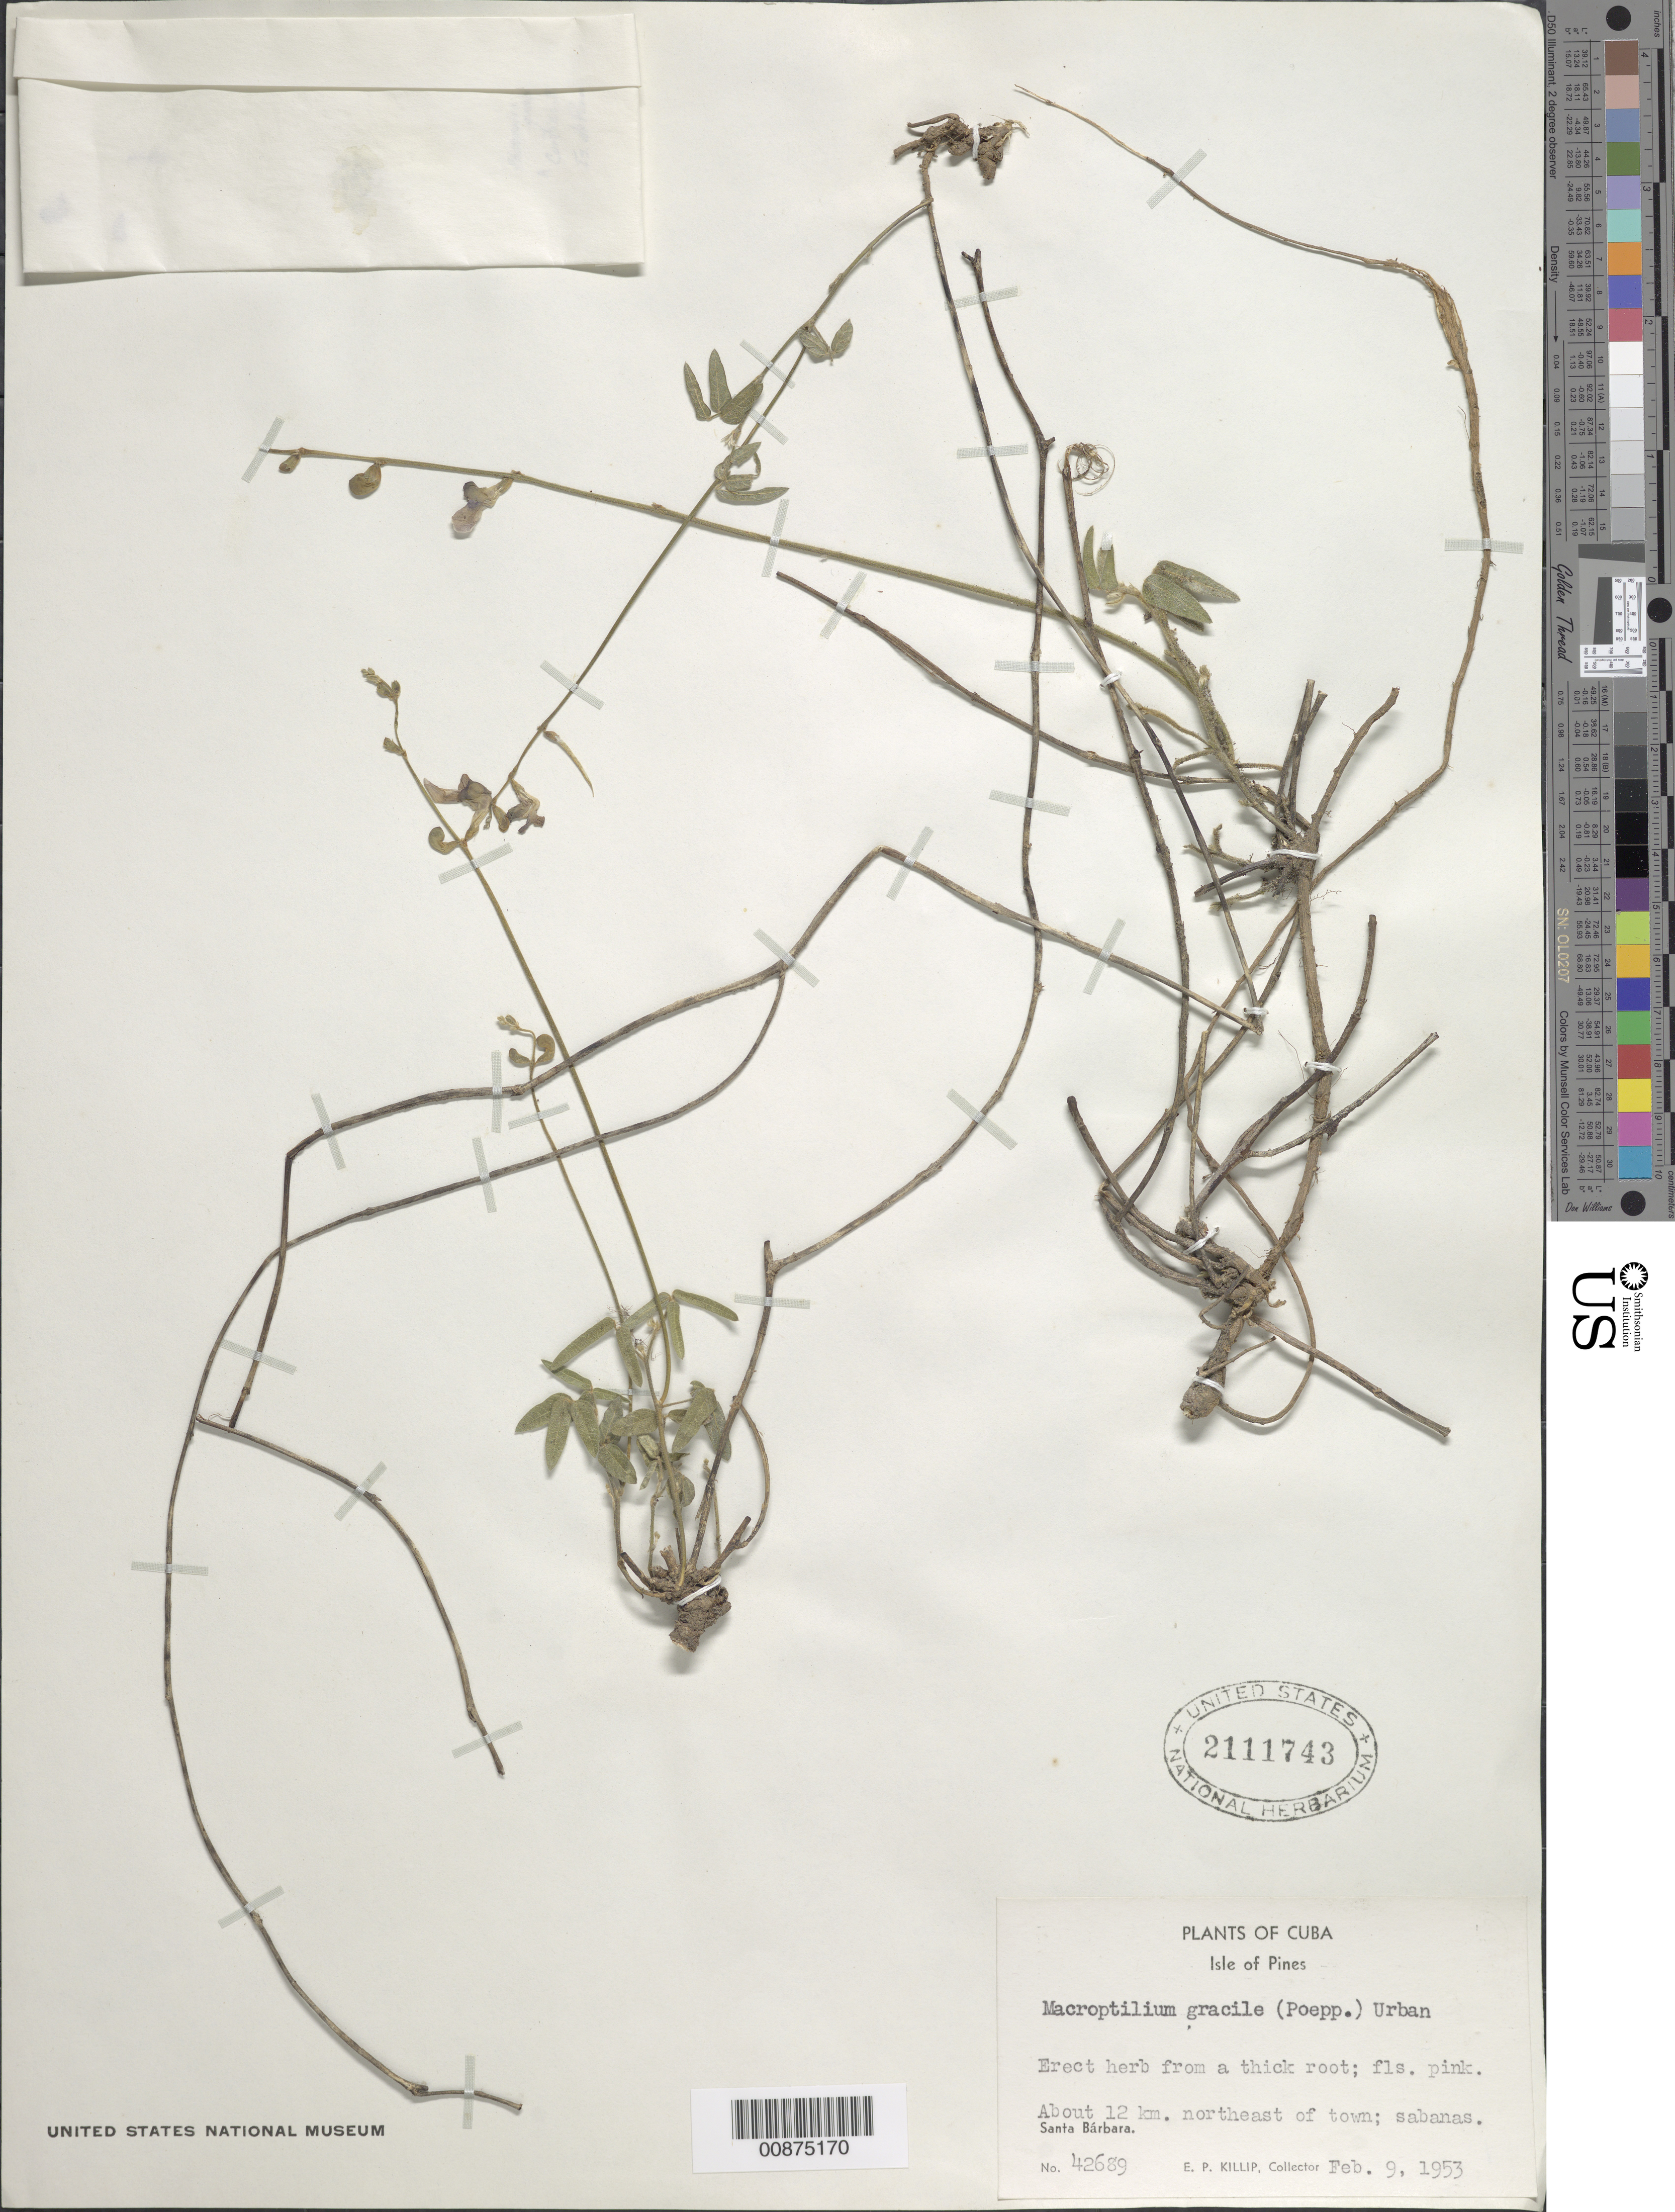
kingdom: Plantae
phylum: Tracheophyta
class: Magnoliopsida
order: Fabales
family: Fabaceae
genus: Macroptilium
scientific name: Macroptilium gracile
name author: (Poepp. ex Benth.) Urb.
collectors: E. P. Killip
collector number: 42689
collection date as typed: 09 Feb 1953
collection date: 1953-02-09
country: Cuba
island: Isla de la Juventud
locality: Isle of Pines Santa Bárbara About 12 km northeast of town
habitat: Sabanas.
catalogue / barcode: US 2111743